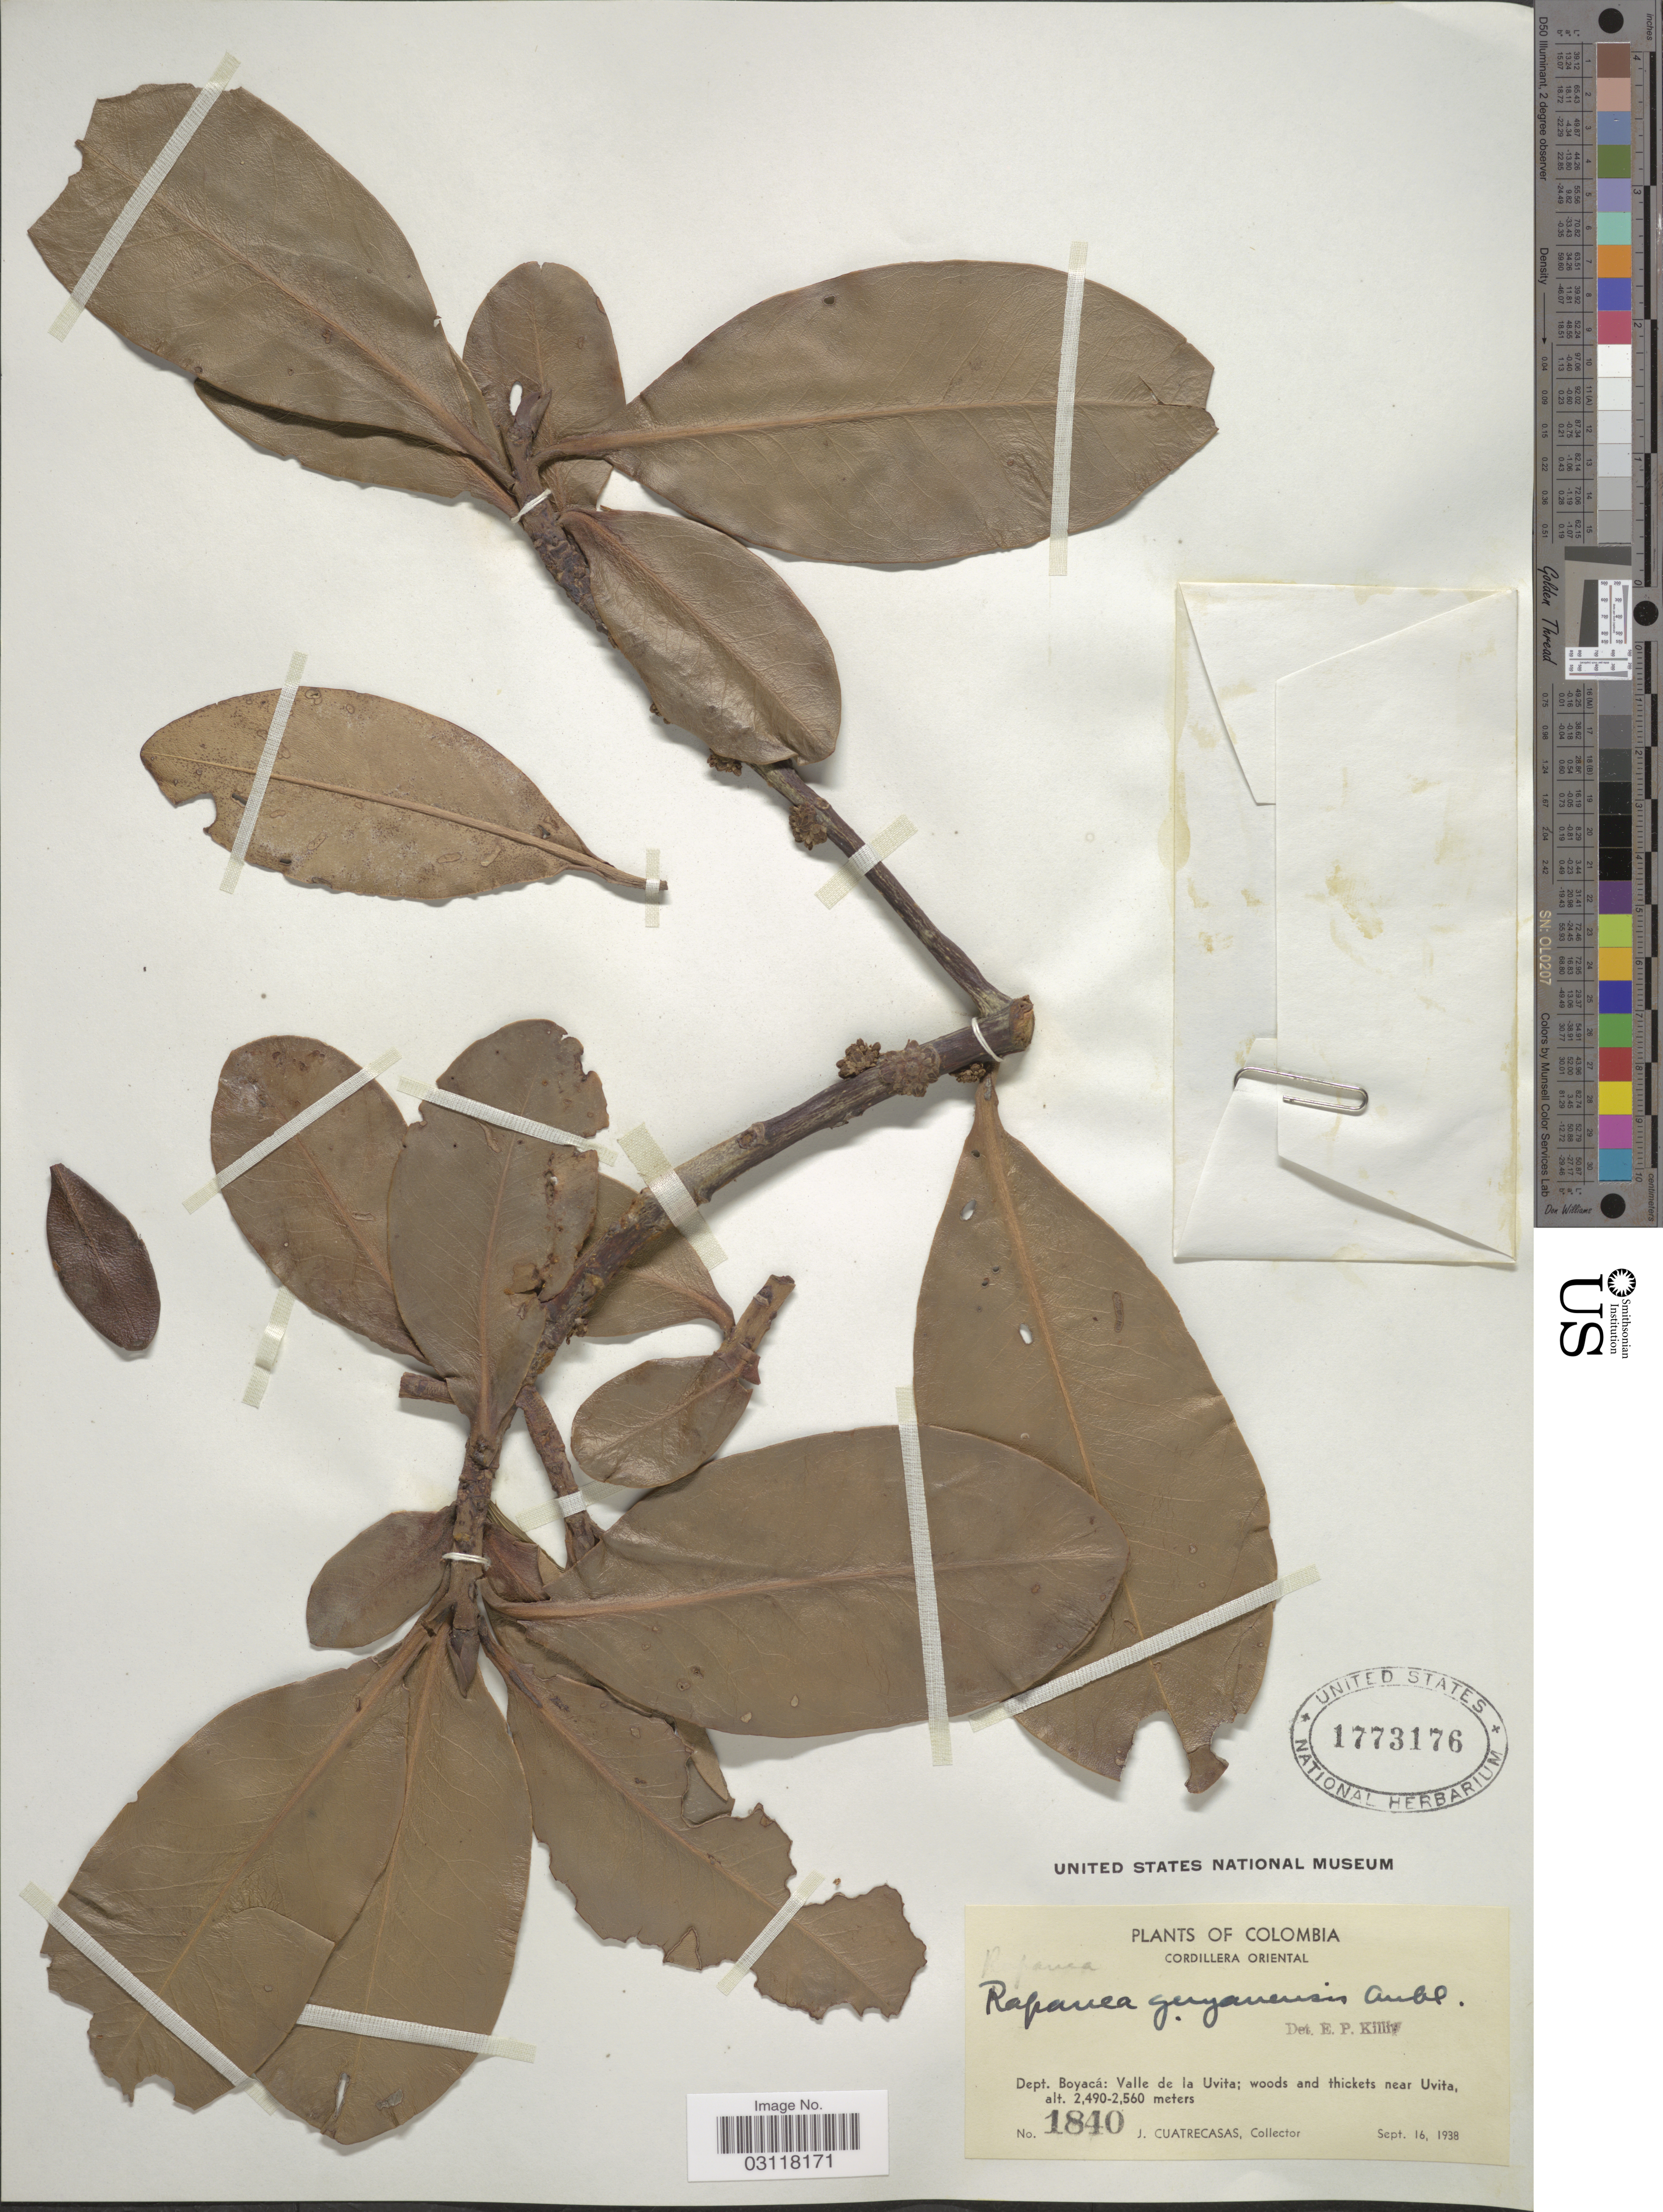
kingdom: Plantae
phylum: Tracheophyta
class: Magnoliopsida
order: Ericales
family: Primulaceae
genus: Rapanea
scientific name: Rapanea guianensis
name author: Aubl.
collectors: J. Cuatrecasas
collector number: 1840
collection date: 1938-09-16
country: Colombia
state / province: Boyacá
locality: Cordillera Oriental. Dept. Boyacá: Valle de la Uvita; woods and thickets near Uvita.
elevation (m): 2490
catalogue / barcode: US 1773176